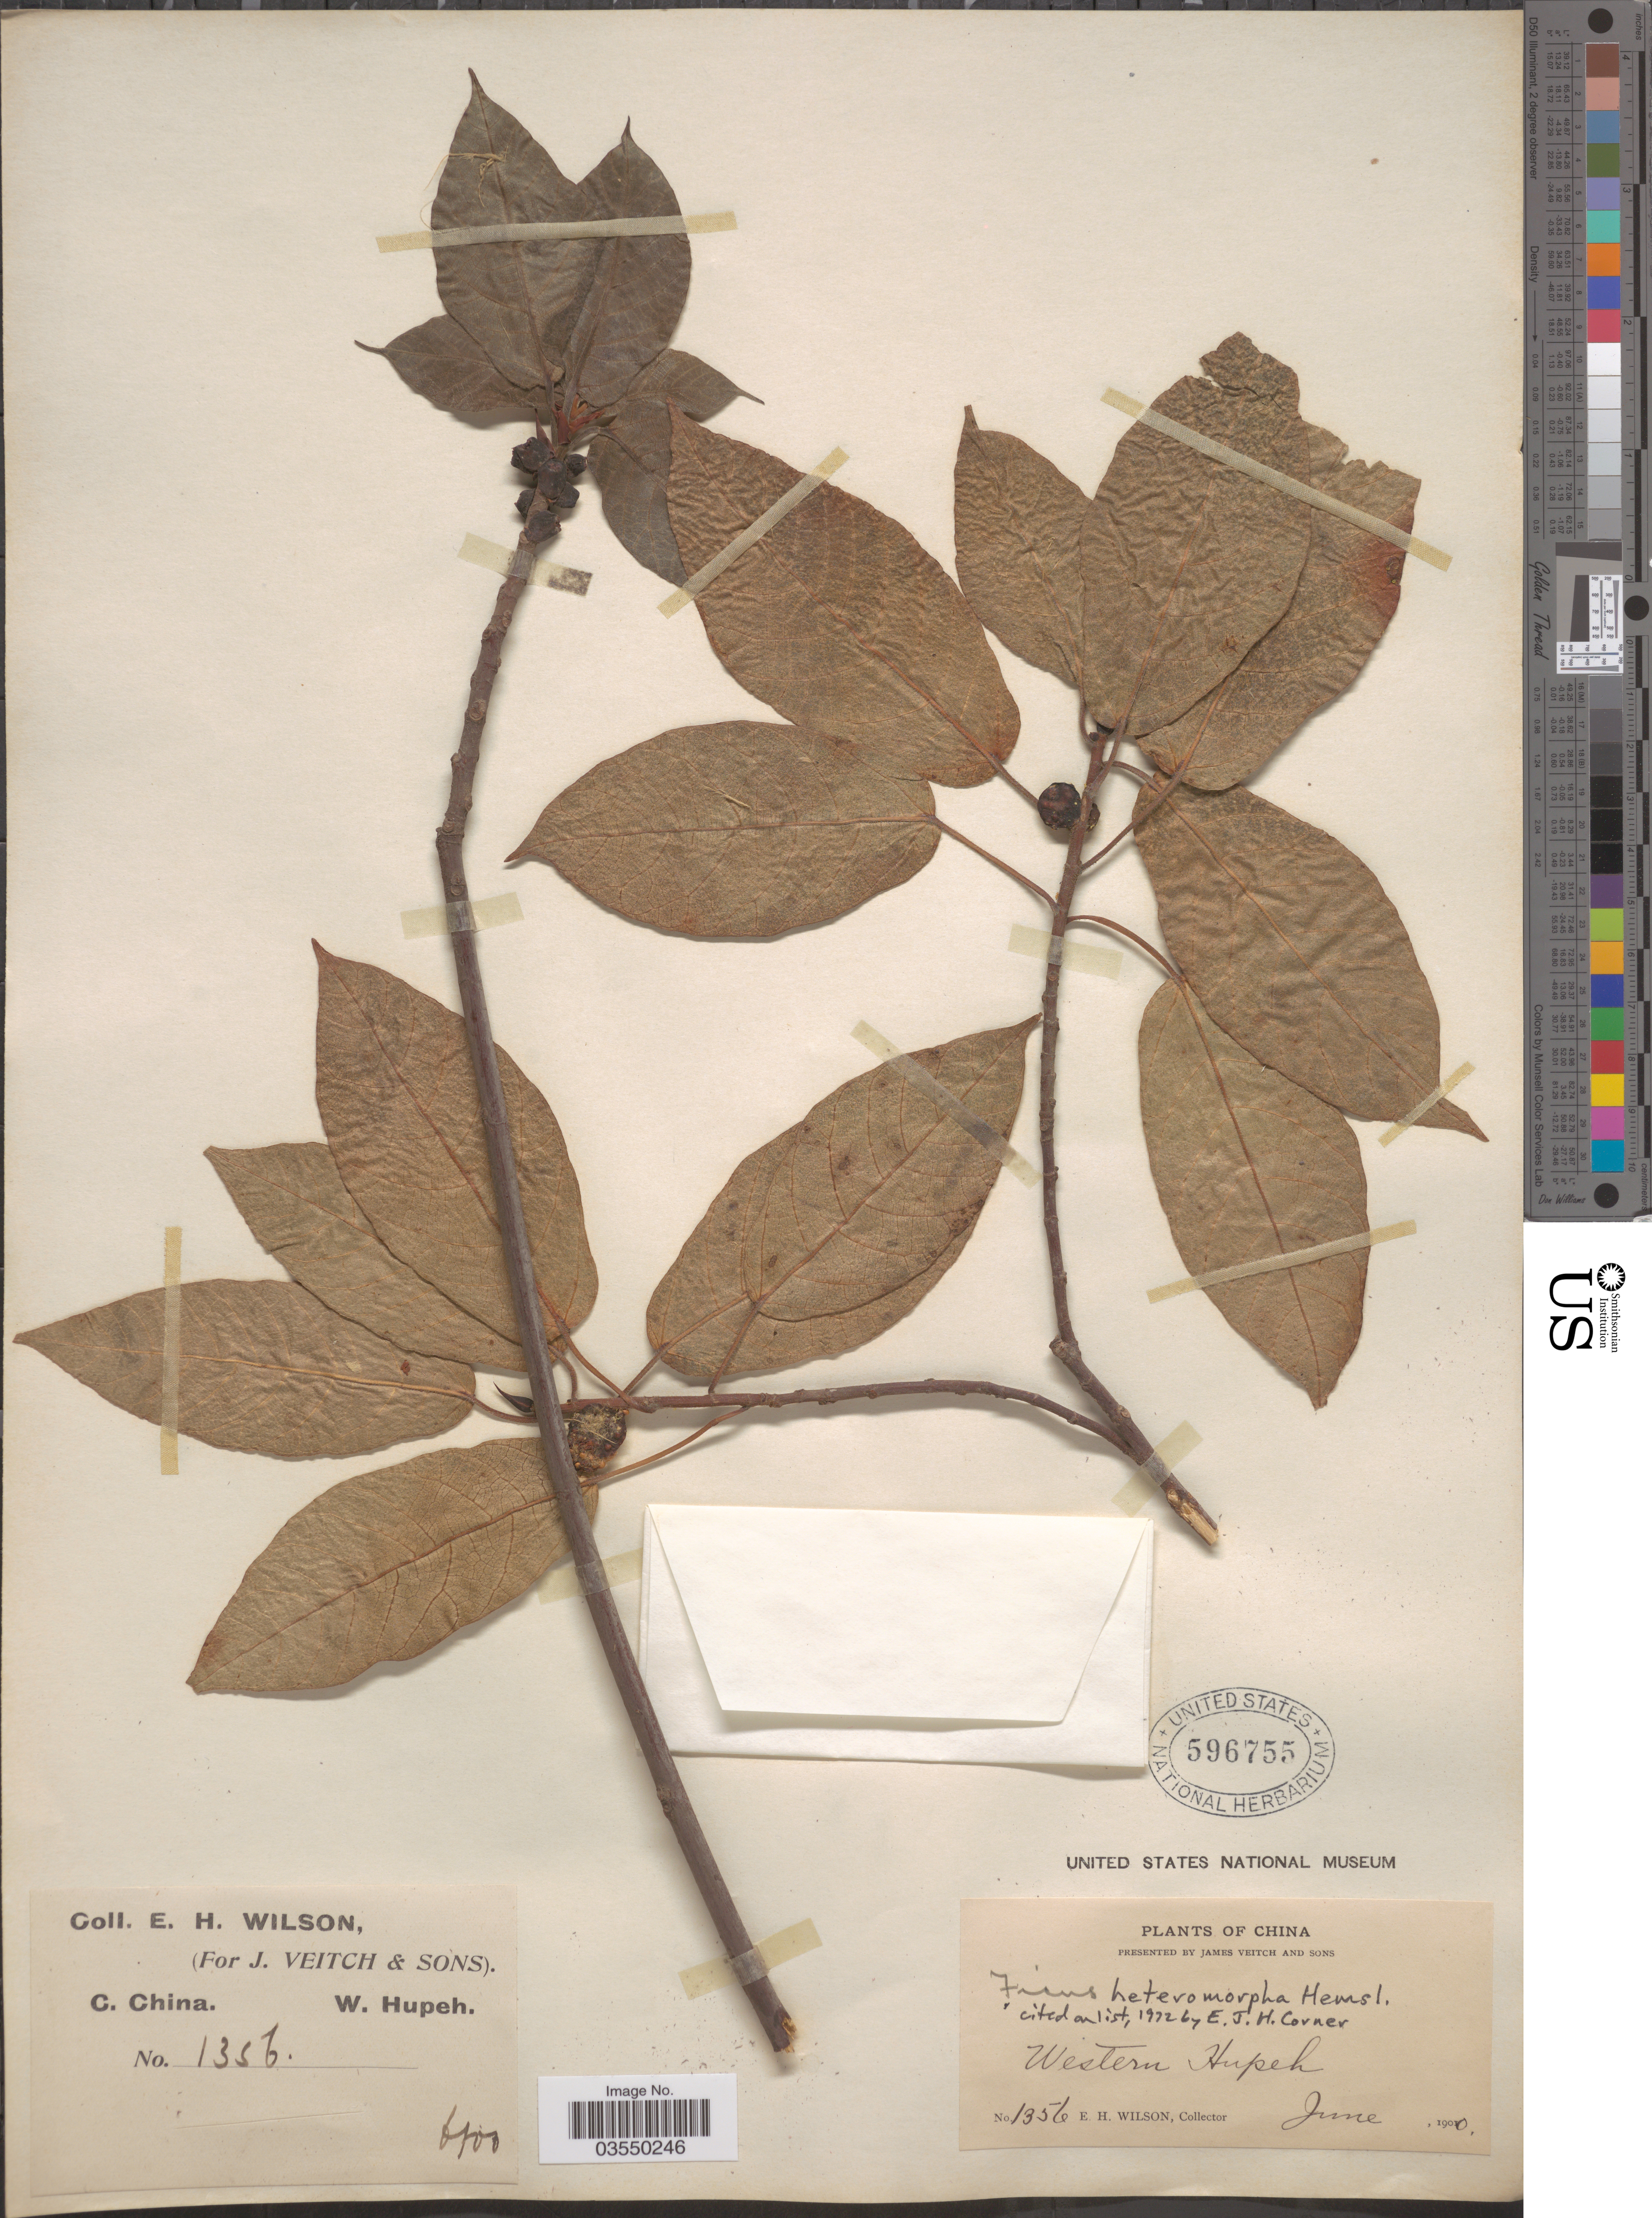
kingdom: Plantae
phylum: Tracheophyta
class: Magnoliopsida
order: Rosales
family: Moraceae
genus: Ficus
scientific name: Ficus heteromorpha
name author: Hemsl.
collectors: E. Wilson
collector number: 1356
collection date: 1900-06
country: China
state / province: Hubei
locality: Western Hupeh. C. China.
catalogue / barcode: US 596755